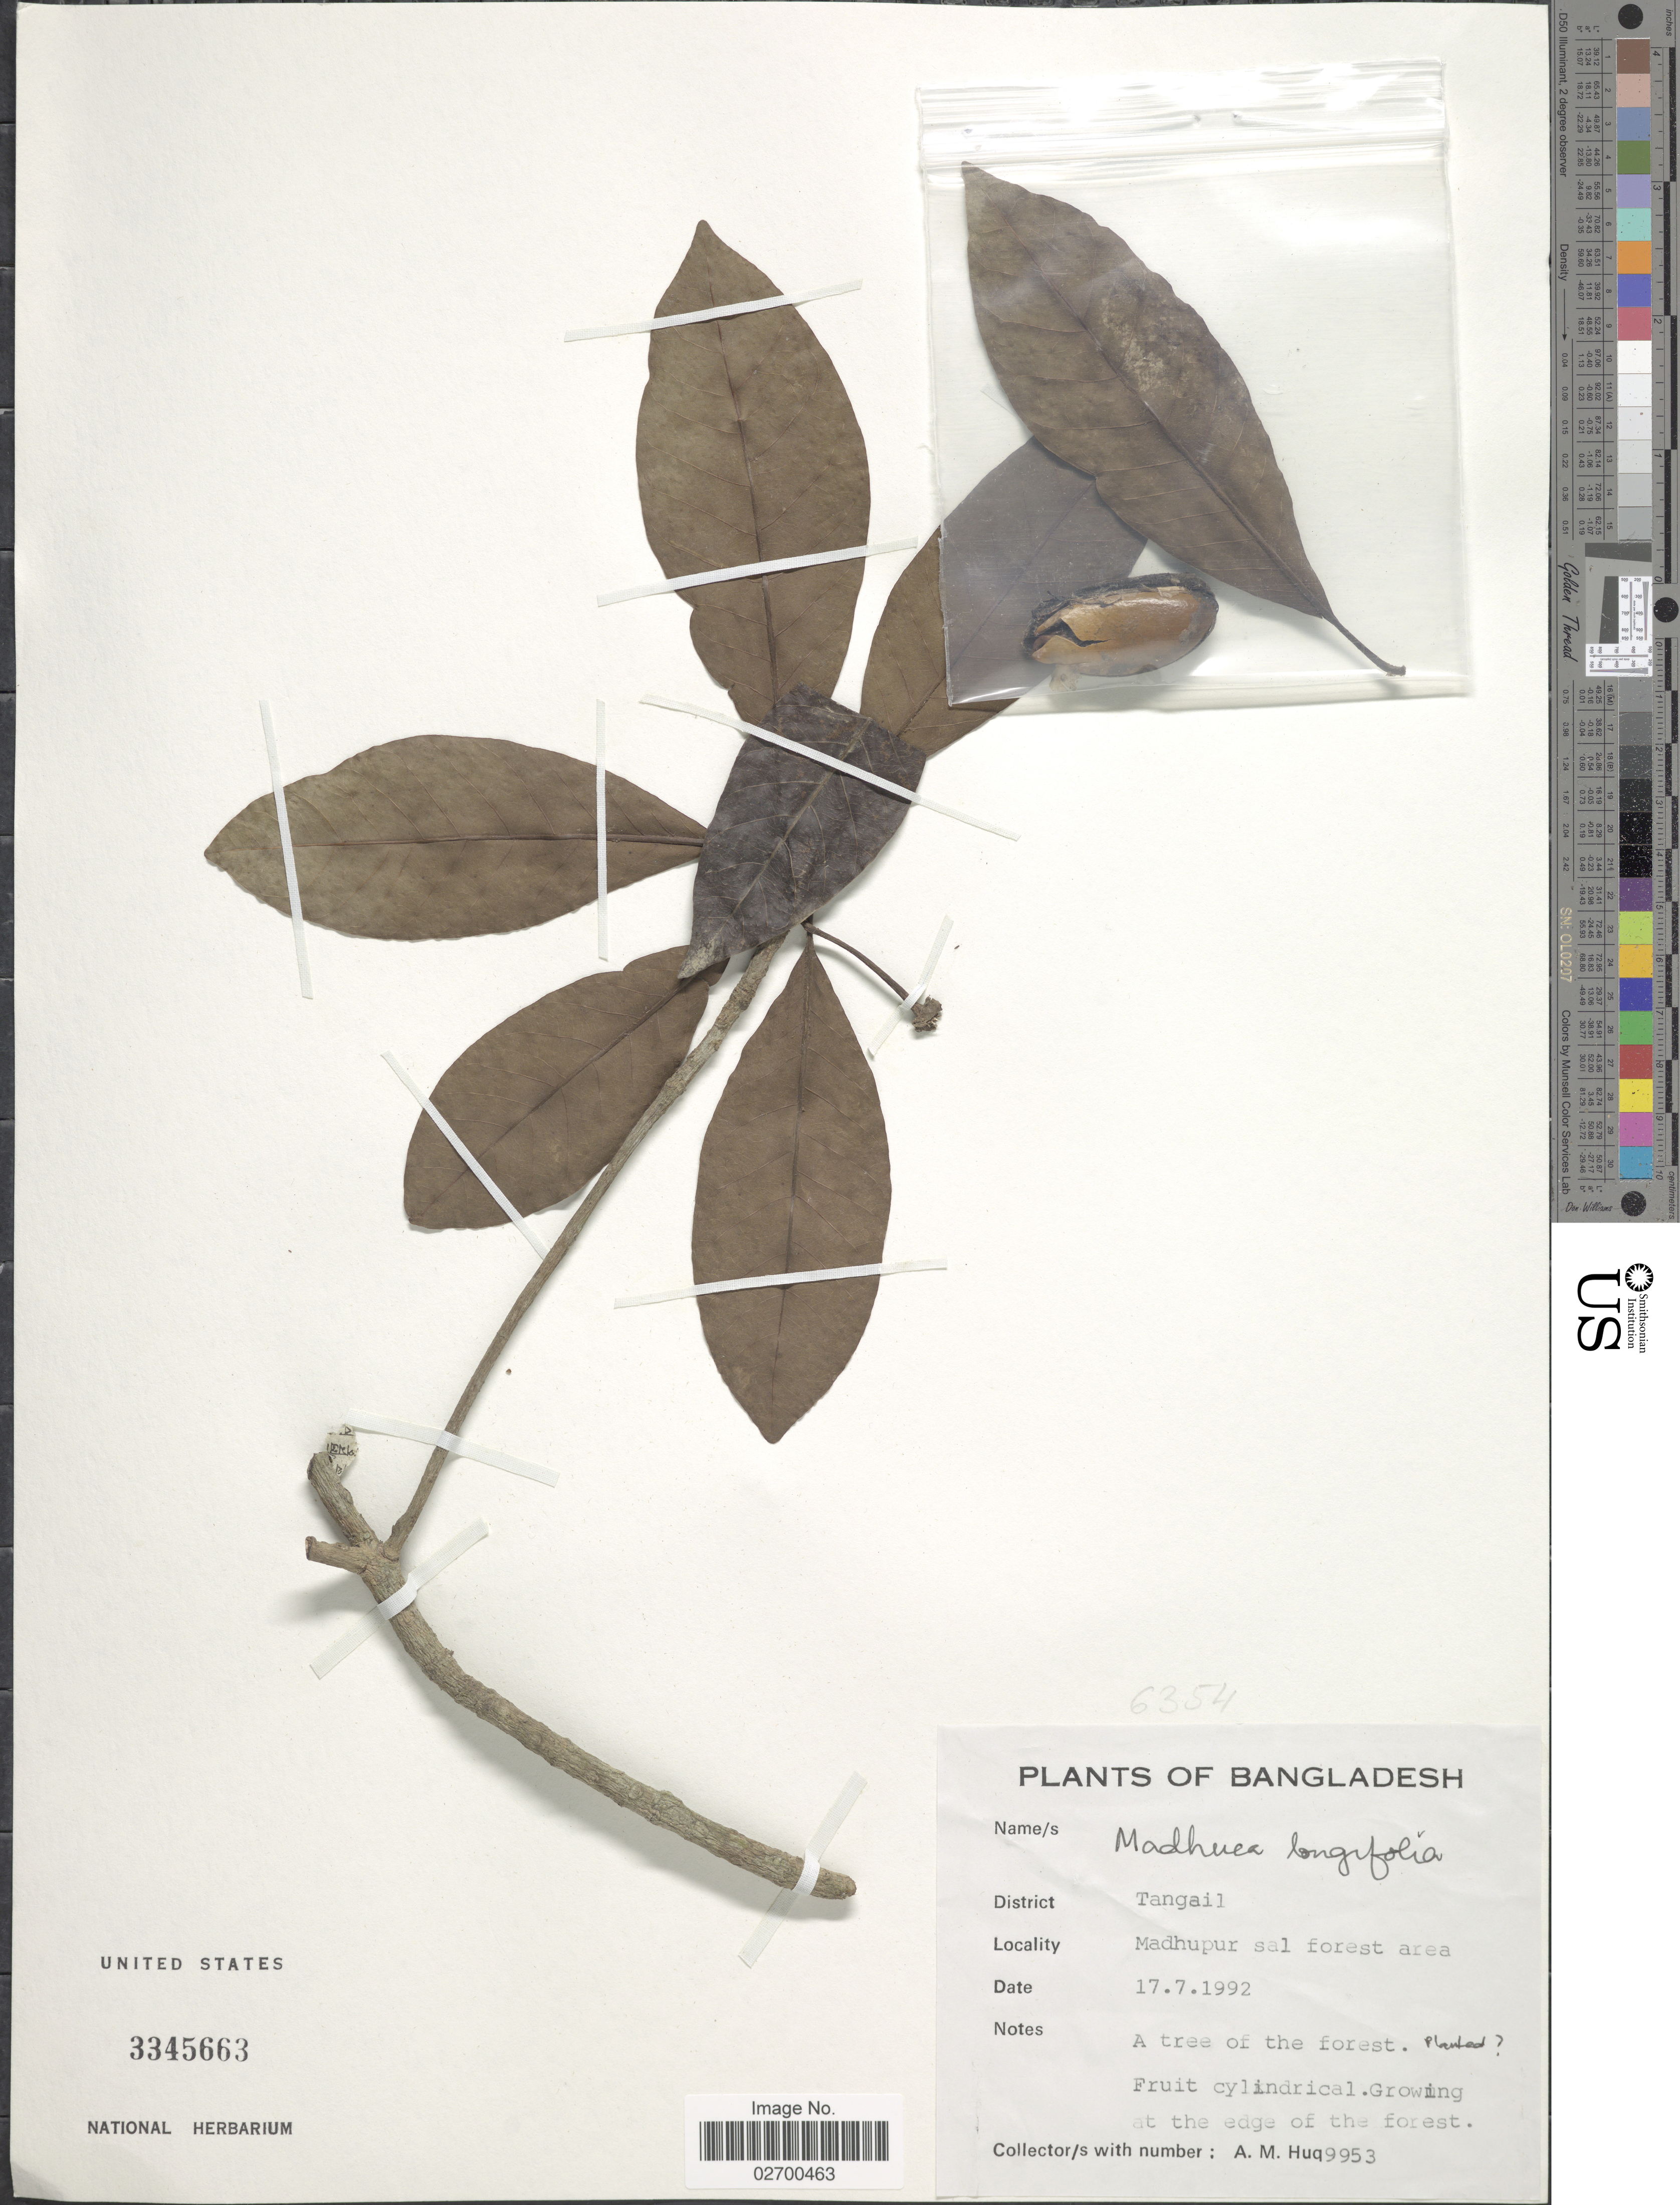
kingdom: Plantae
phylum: Tracheophyta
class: Magnoliopsida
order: Ericales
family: Sapotaceae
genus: Madhuca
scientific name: Madhuca longifolia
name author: (J. Koenig ex L.) J.F. Macbr.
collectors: A. M. Huq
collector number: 9953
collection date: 1992-07-17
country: Bangladesh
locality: District Tangail. Madhupur sal forest area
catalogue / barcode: US 3345663